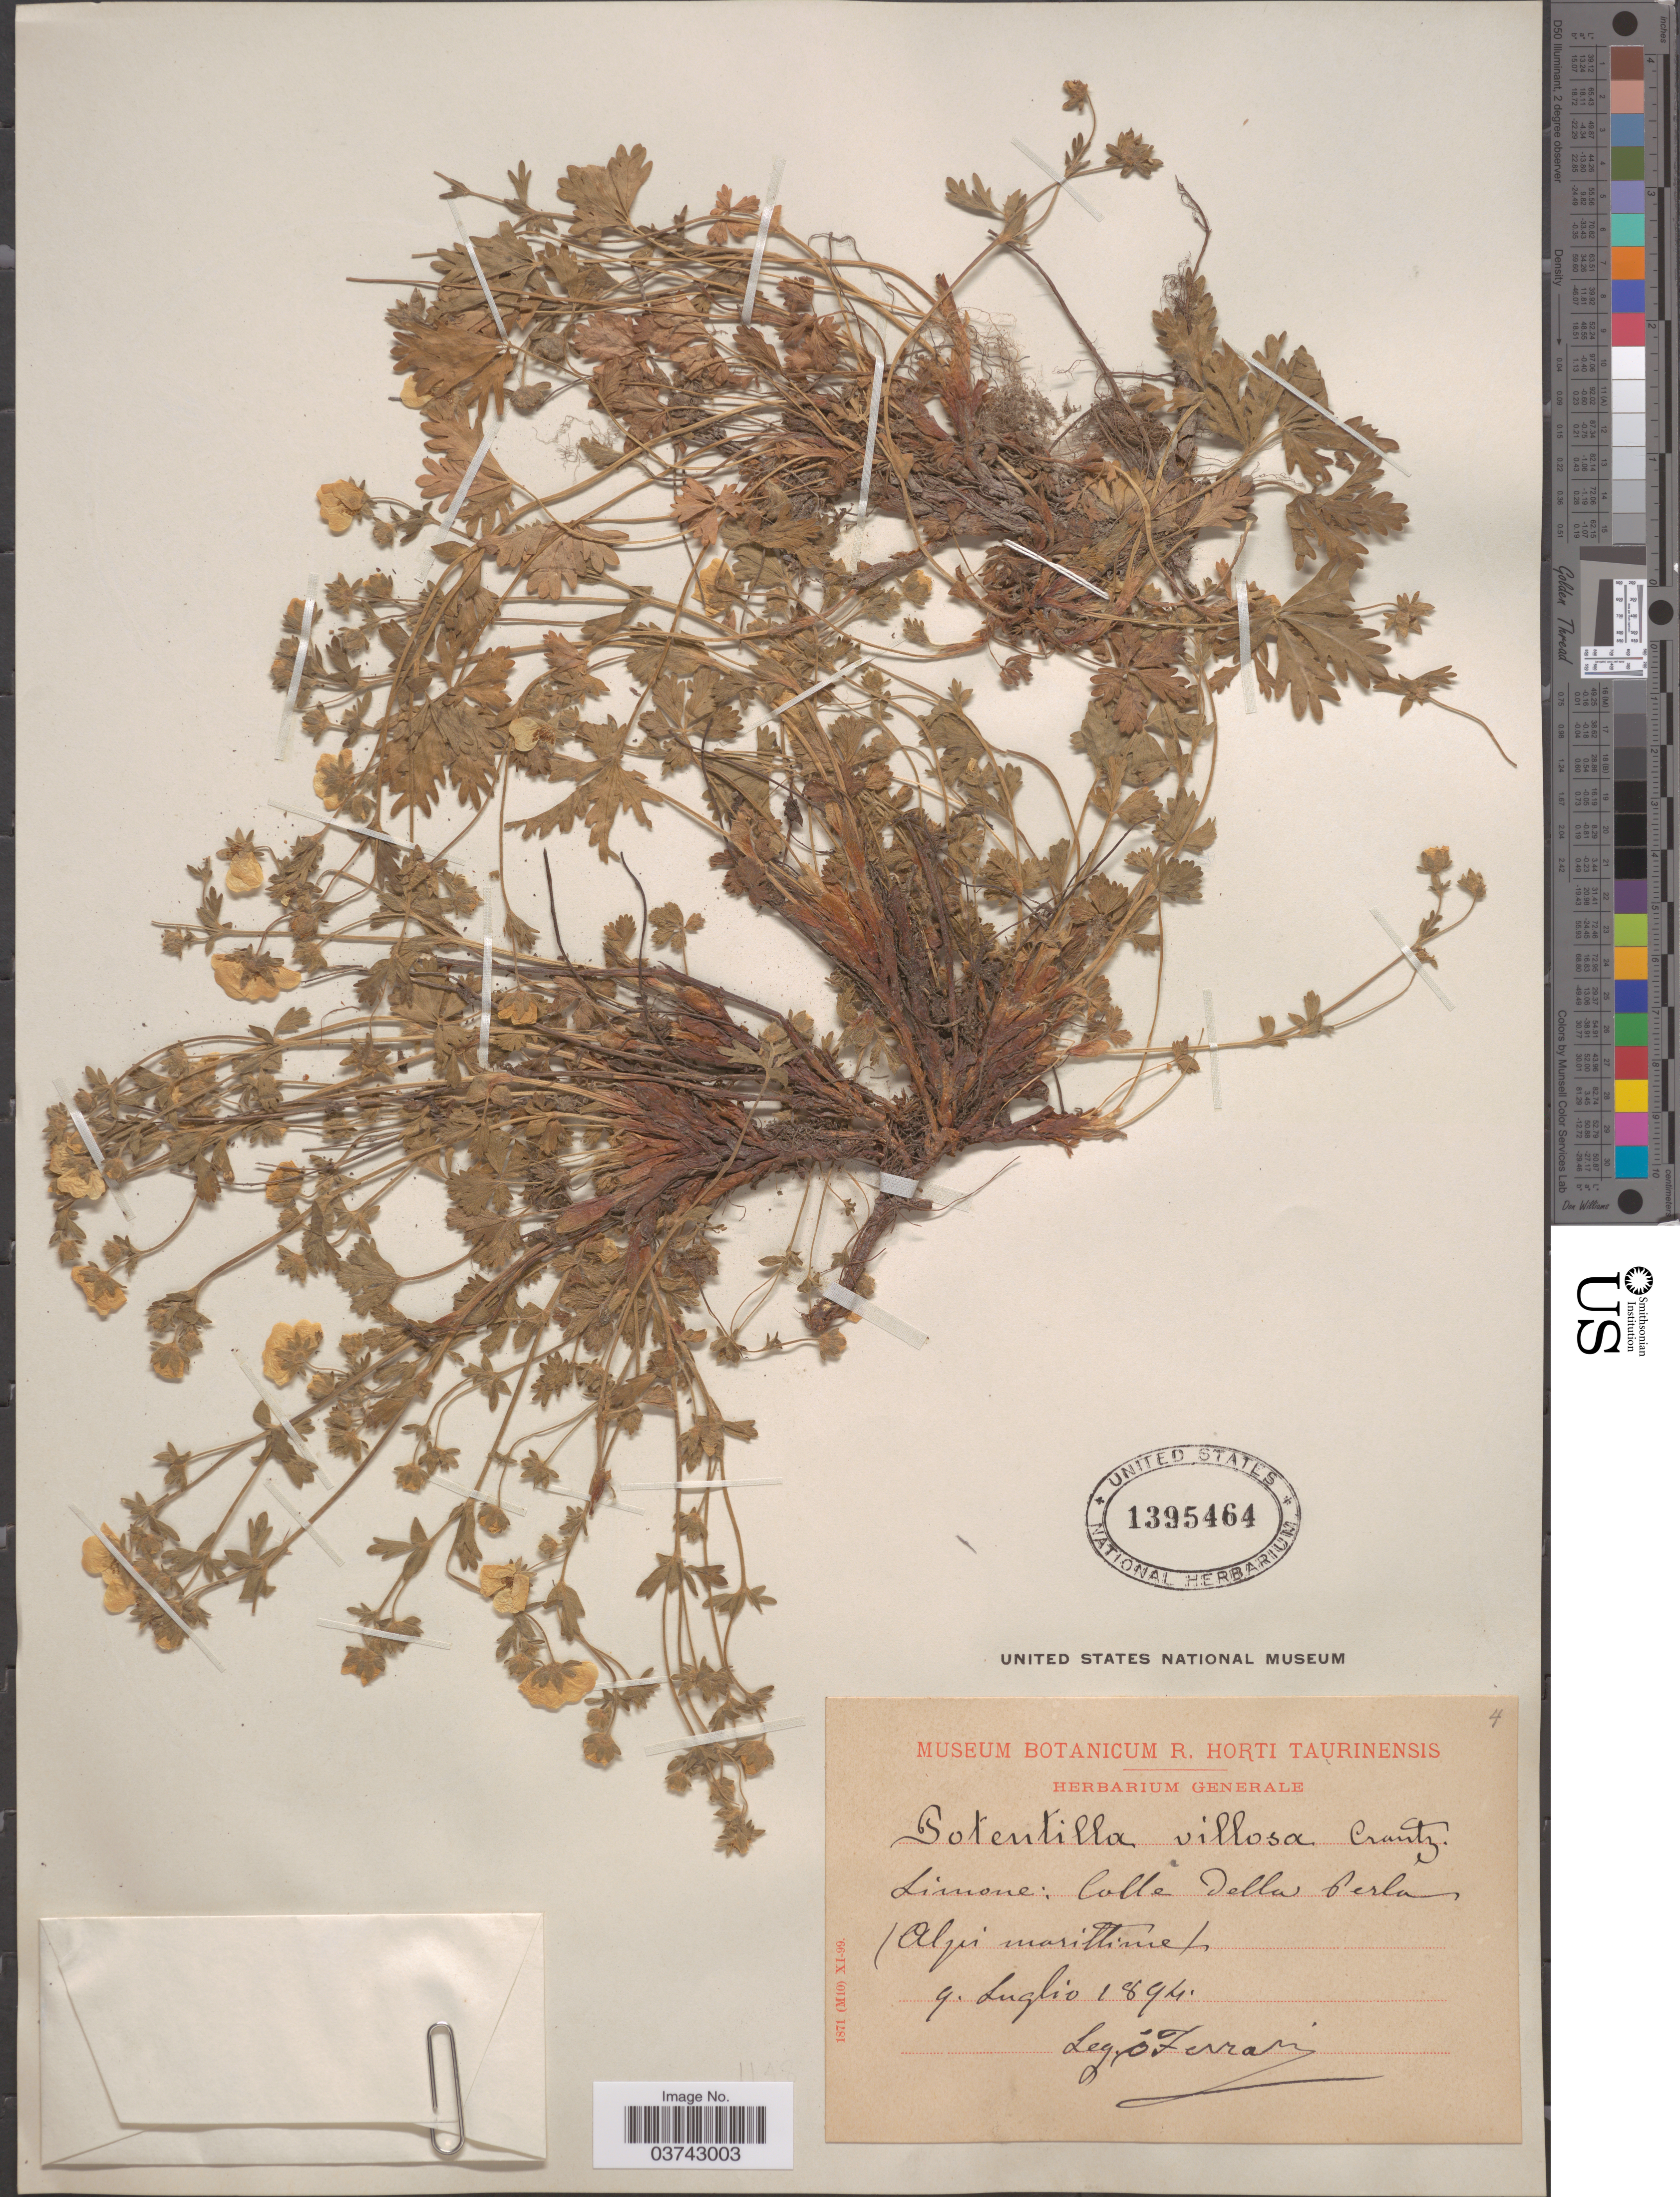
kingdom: Plantae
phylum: Tracheophyta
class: Magnoliopsida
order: Rosales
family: Rosaceae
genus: Potentilla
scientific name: Potentilla villosa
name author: Pall. ex Pursh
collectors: E. Ferrari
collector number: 4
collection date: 1894-07-09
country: Italy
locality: Limone: Colle della Perla (Alpi marittime).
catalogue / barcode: US 1395464